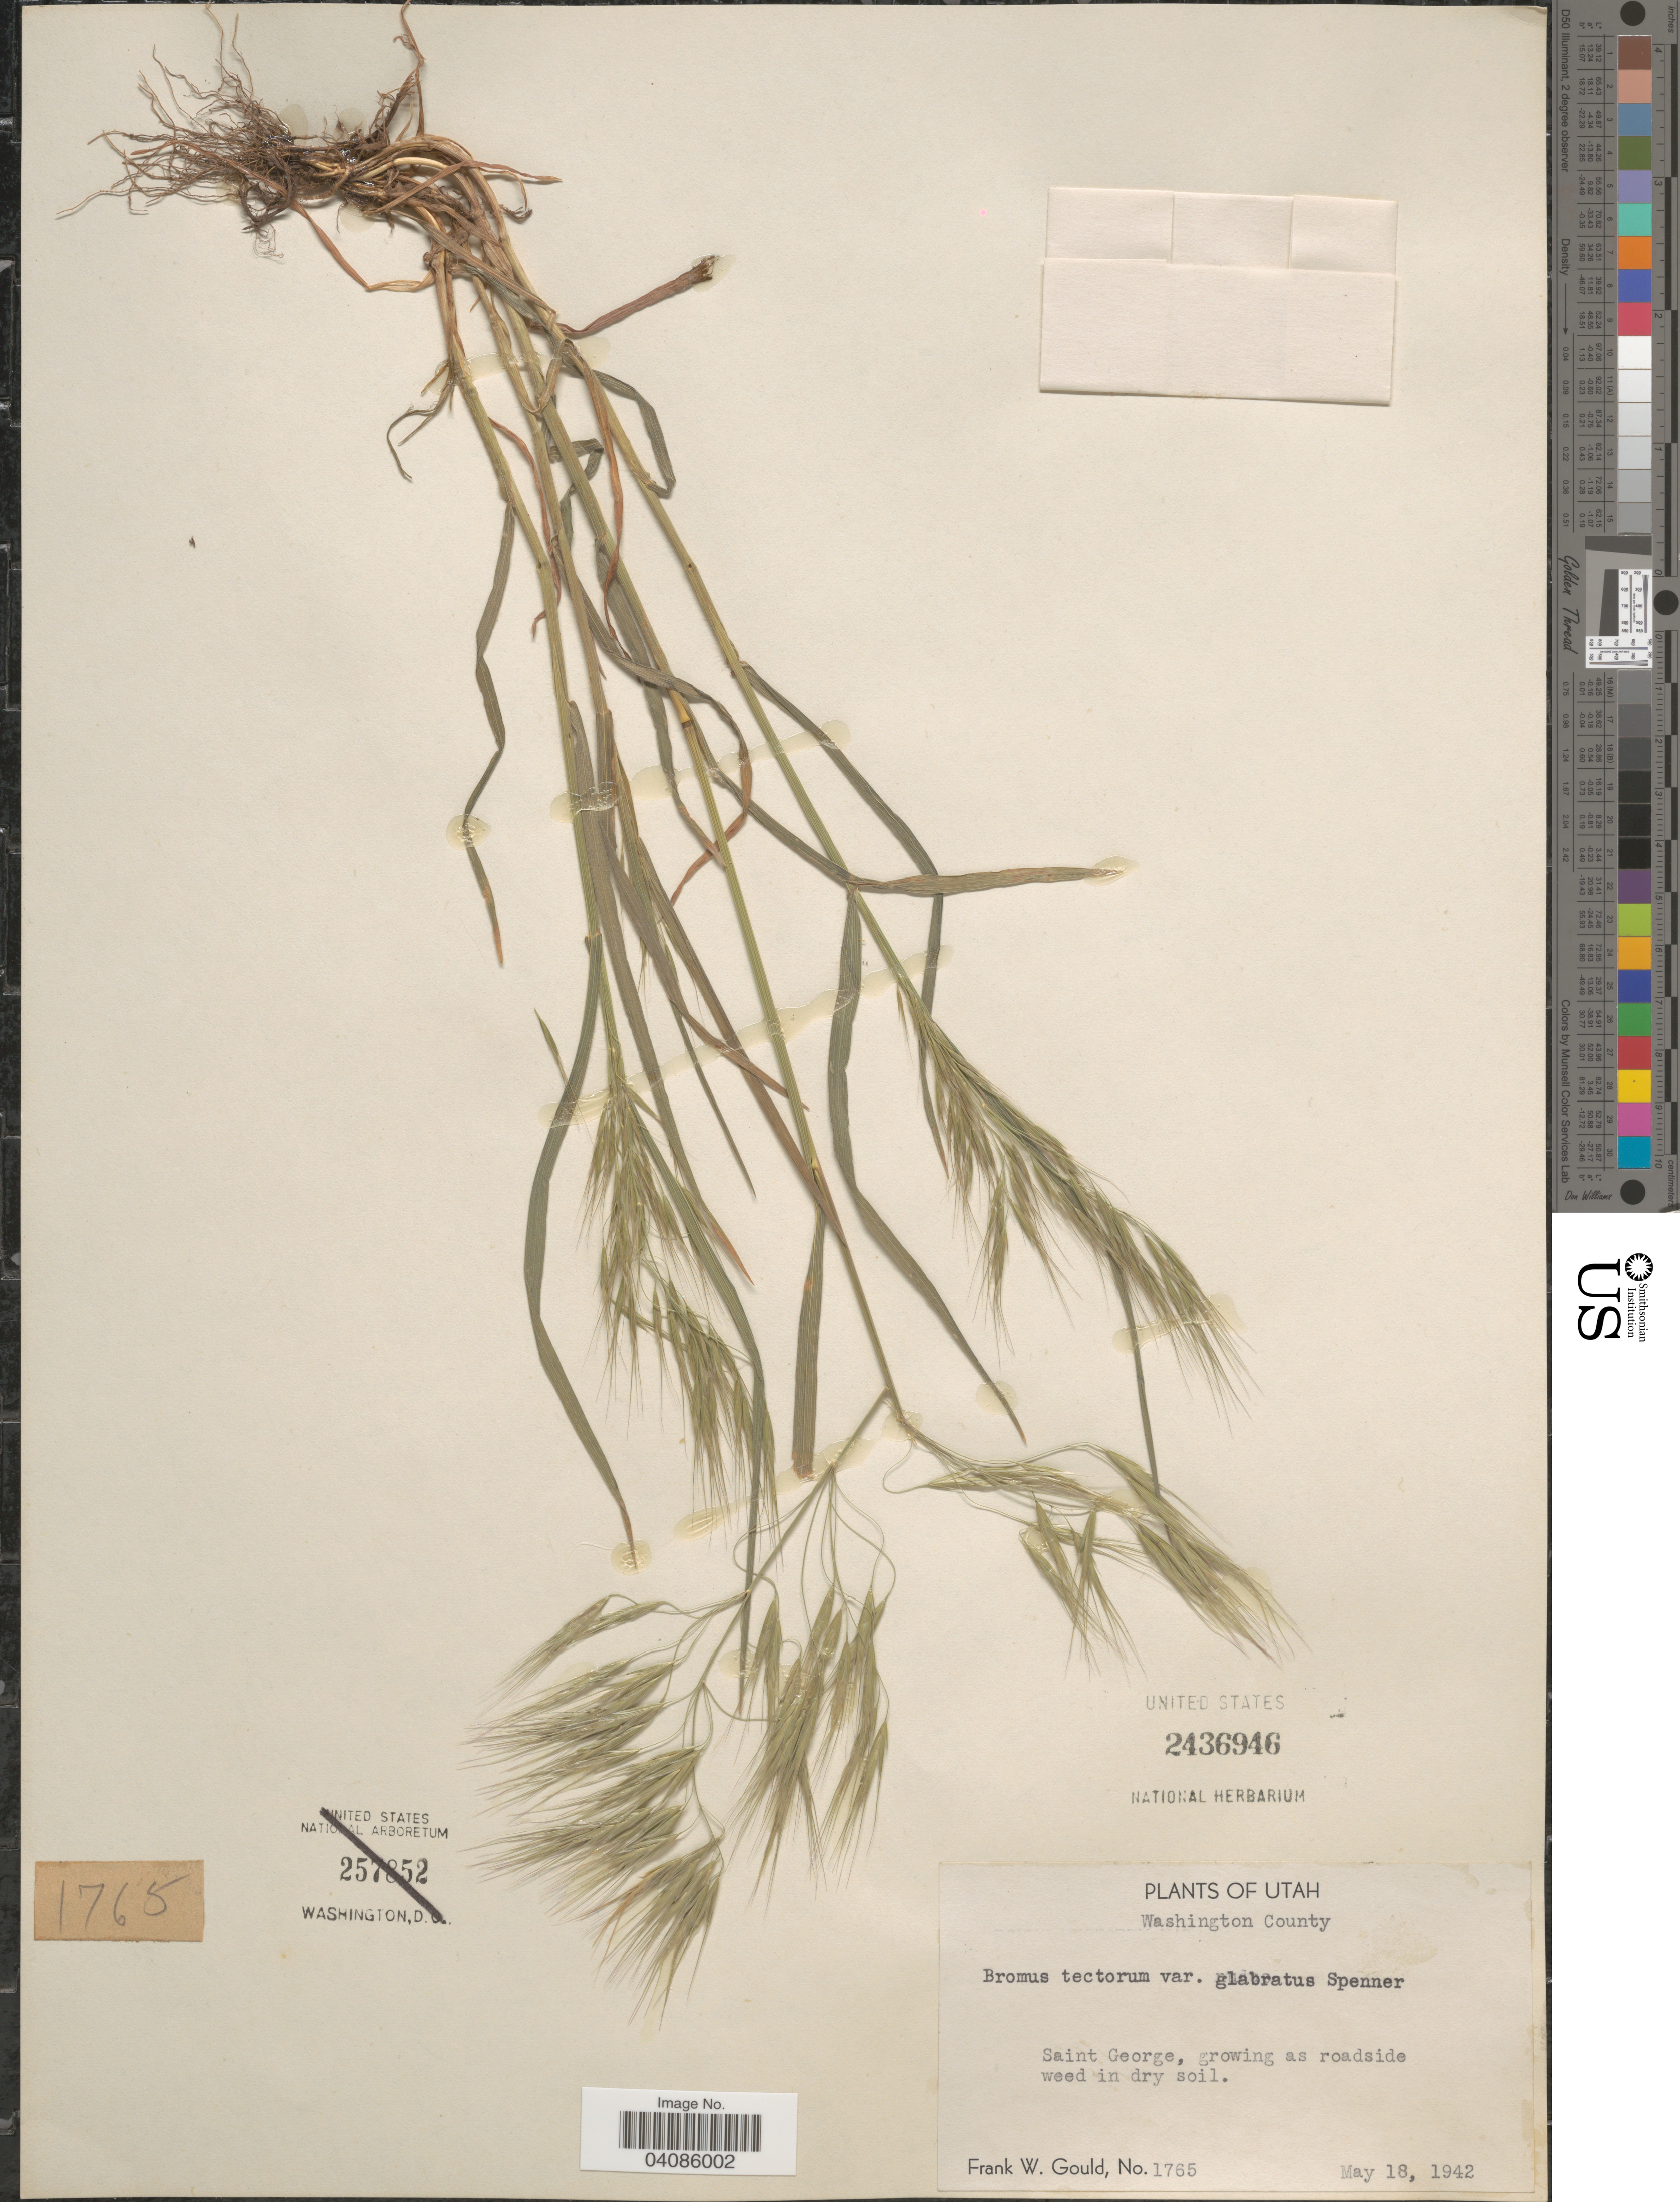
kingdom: Plantae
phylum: Tracheophyta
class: Liliopsida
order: Poales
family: Poaceae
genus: Bromus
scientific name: Bromus tectorum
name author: L.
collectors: F. W. Gould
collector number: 1765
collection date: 1942-05-18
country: United States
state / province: Utah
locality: Washington County. Saint George, growing as roadside weed in dry soil.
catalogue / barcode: US 2436946